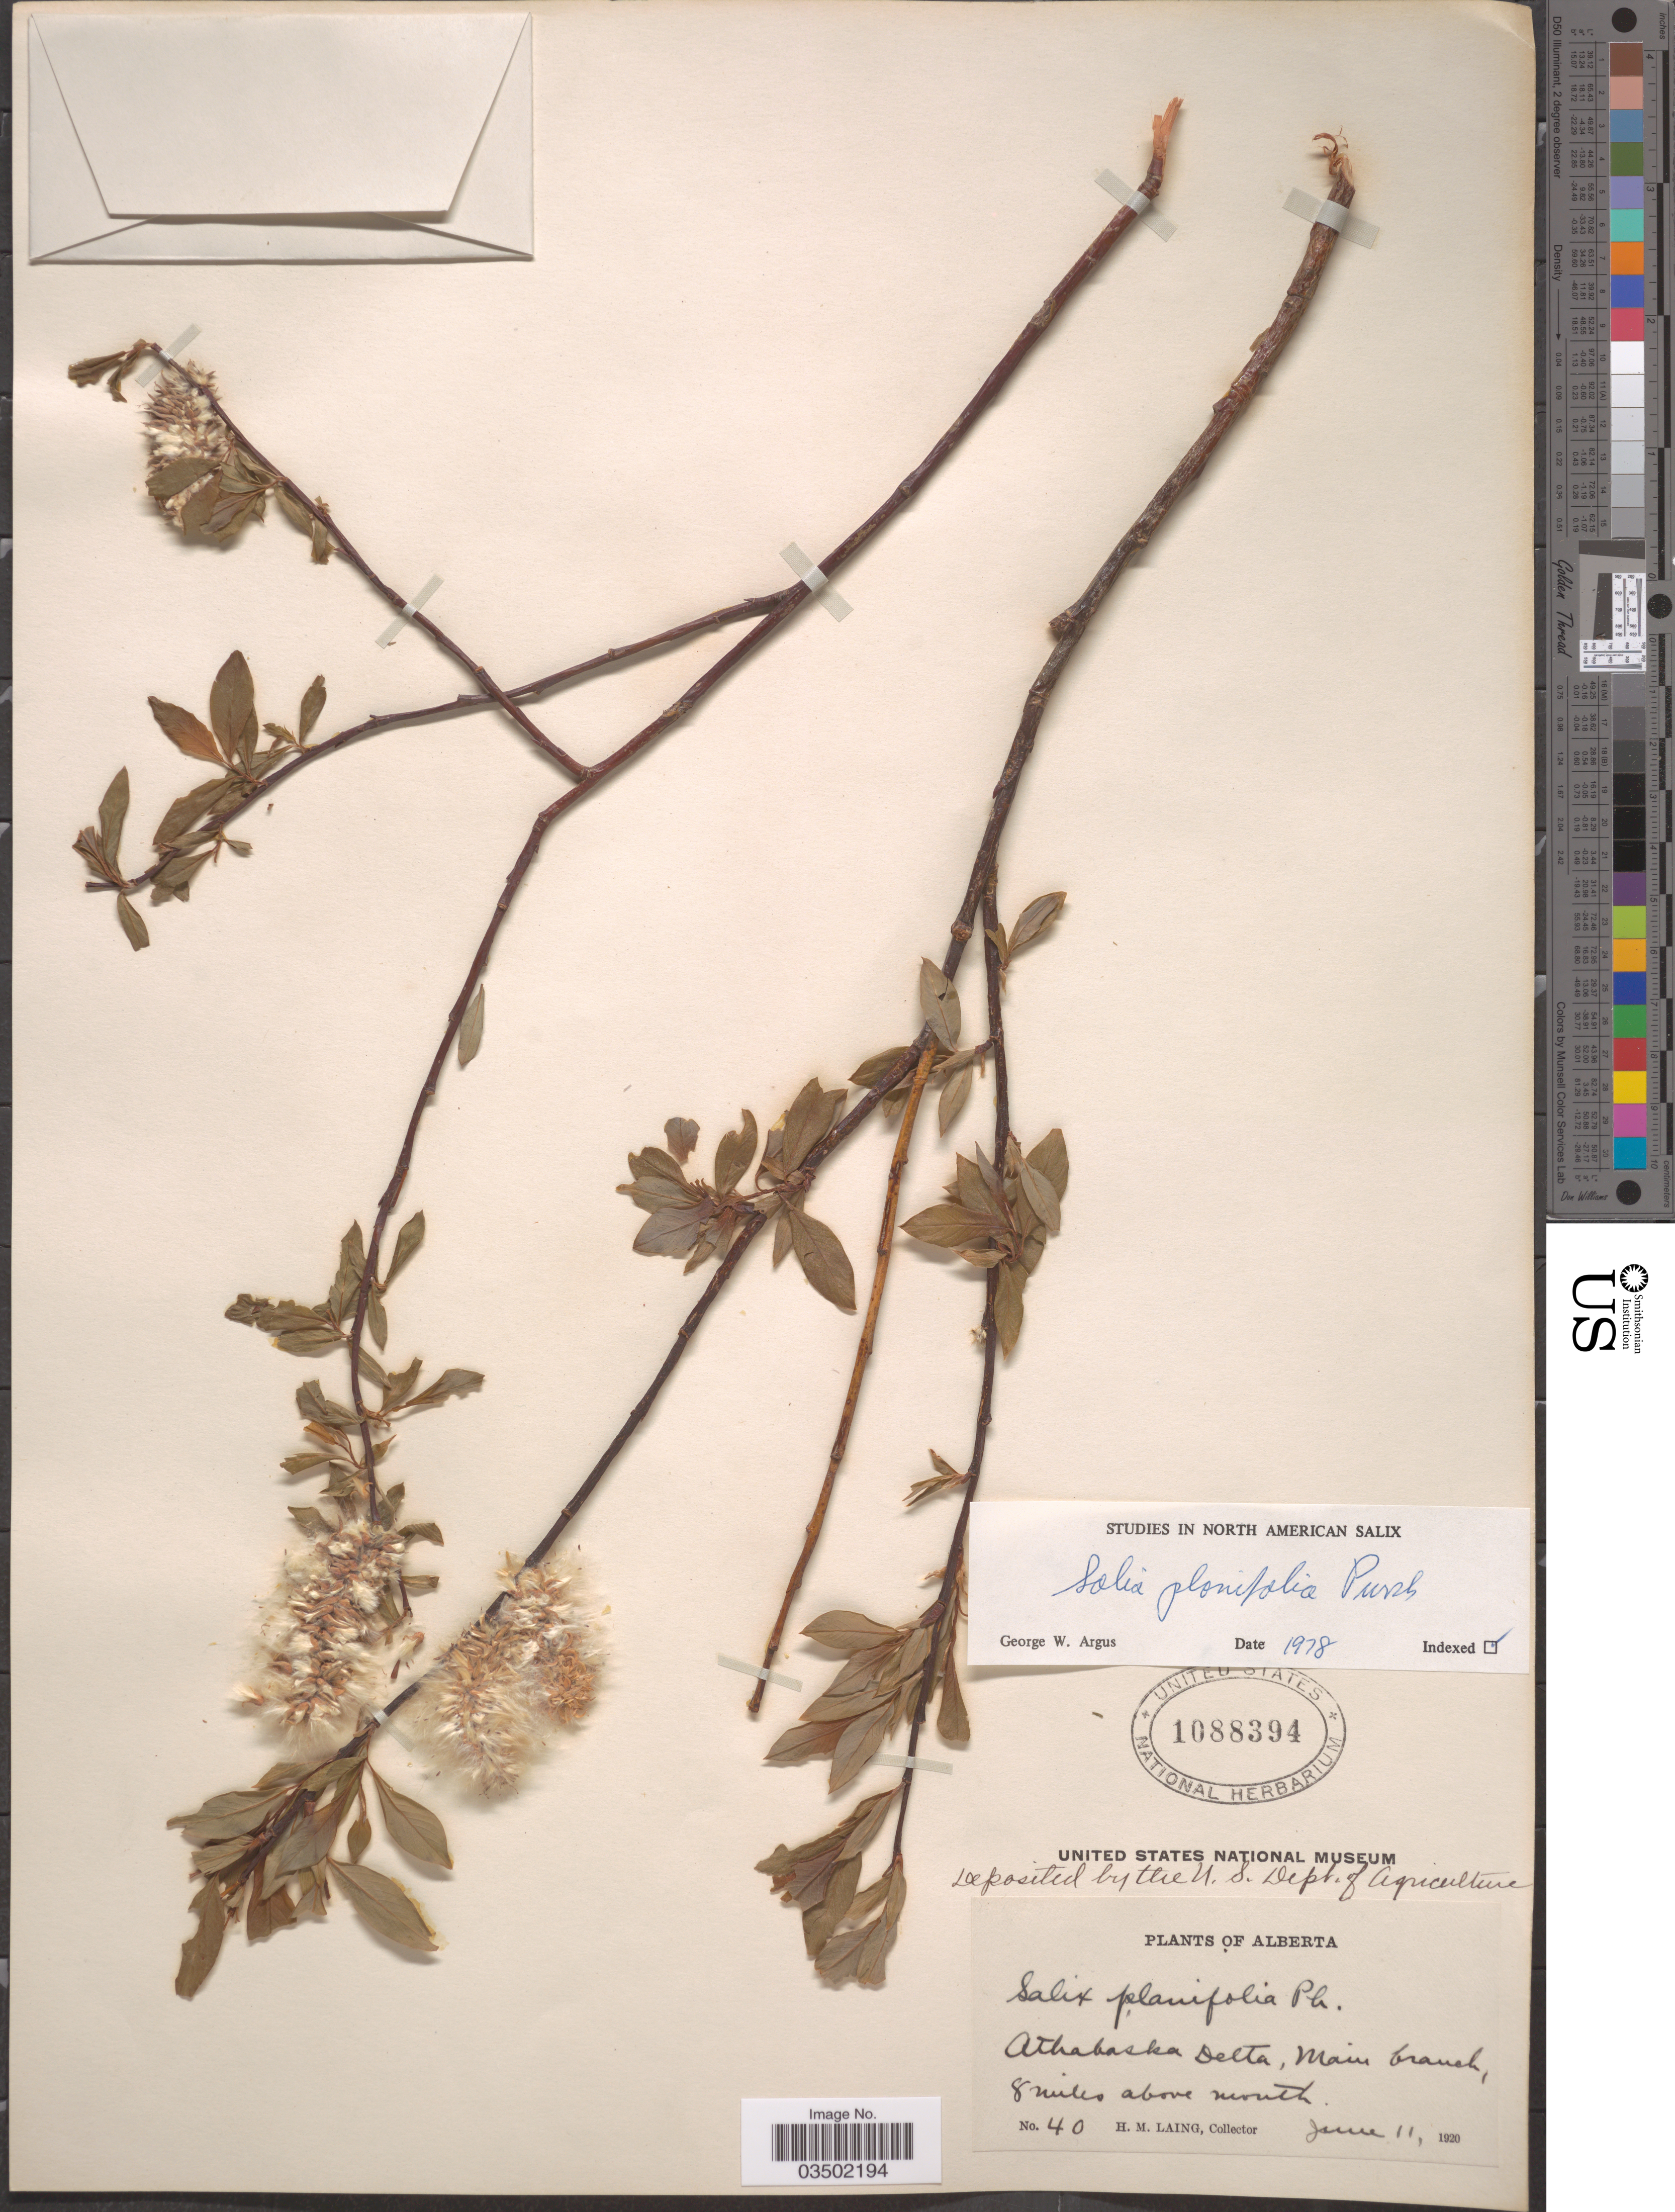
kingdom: Plantae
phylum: Tracheophyta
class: Magnoliopsida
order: Malpighiales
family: Salicaceae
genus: Salix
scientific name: Salix planifolia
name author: Pursh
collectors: H. Laing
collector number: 40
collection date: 1920-06-11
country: Canada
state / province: Alberta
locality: Athabaska Delta, Main branch, 8 miles above mouth.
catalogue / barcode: US 1088394